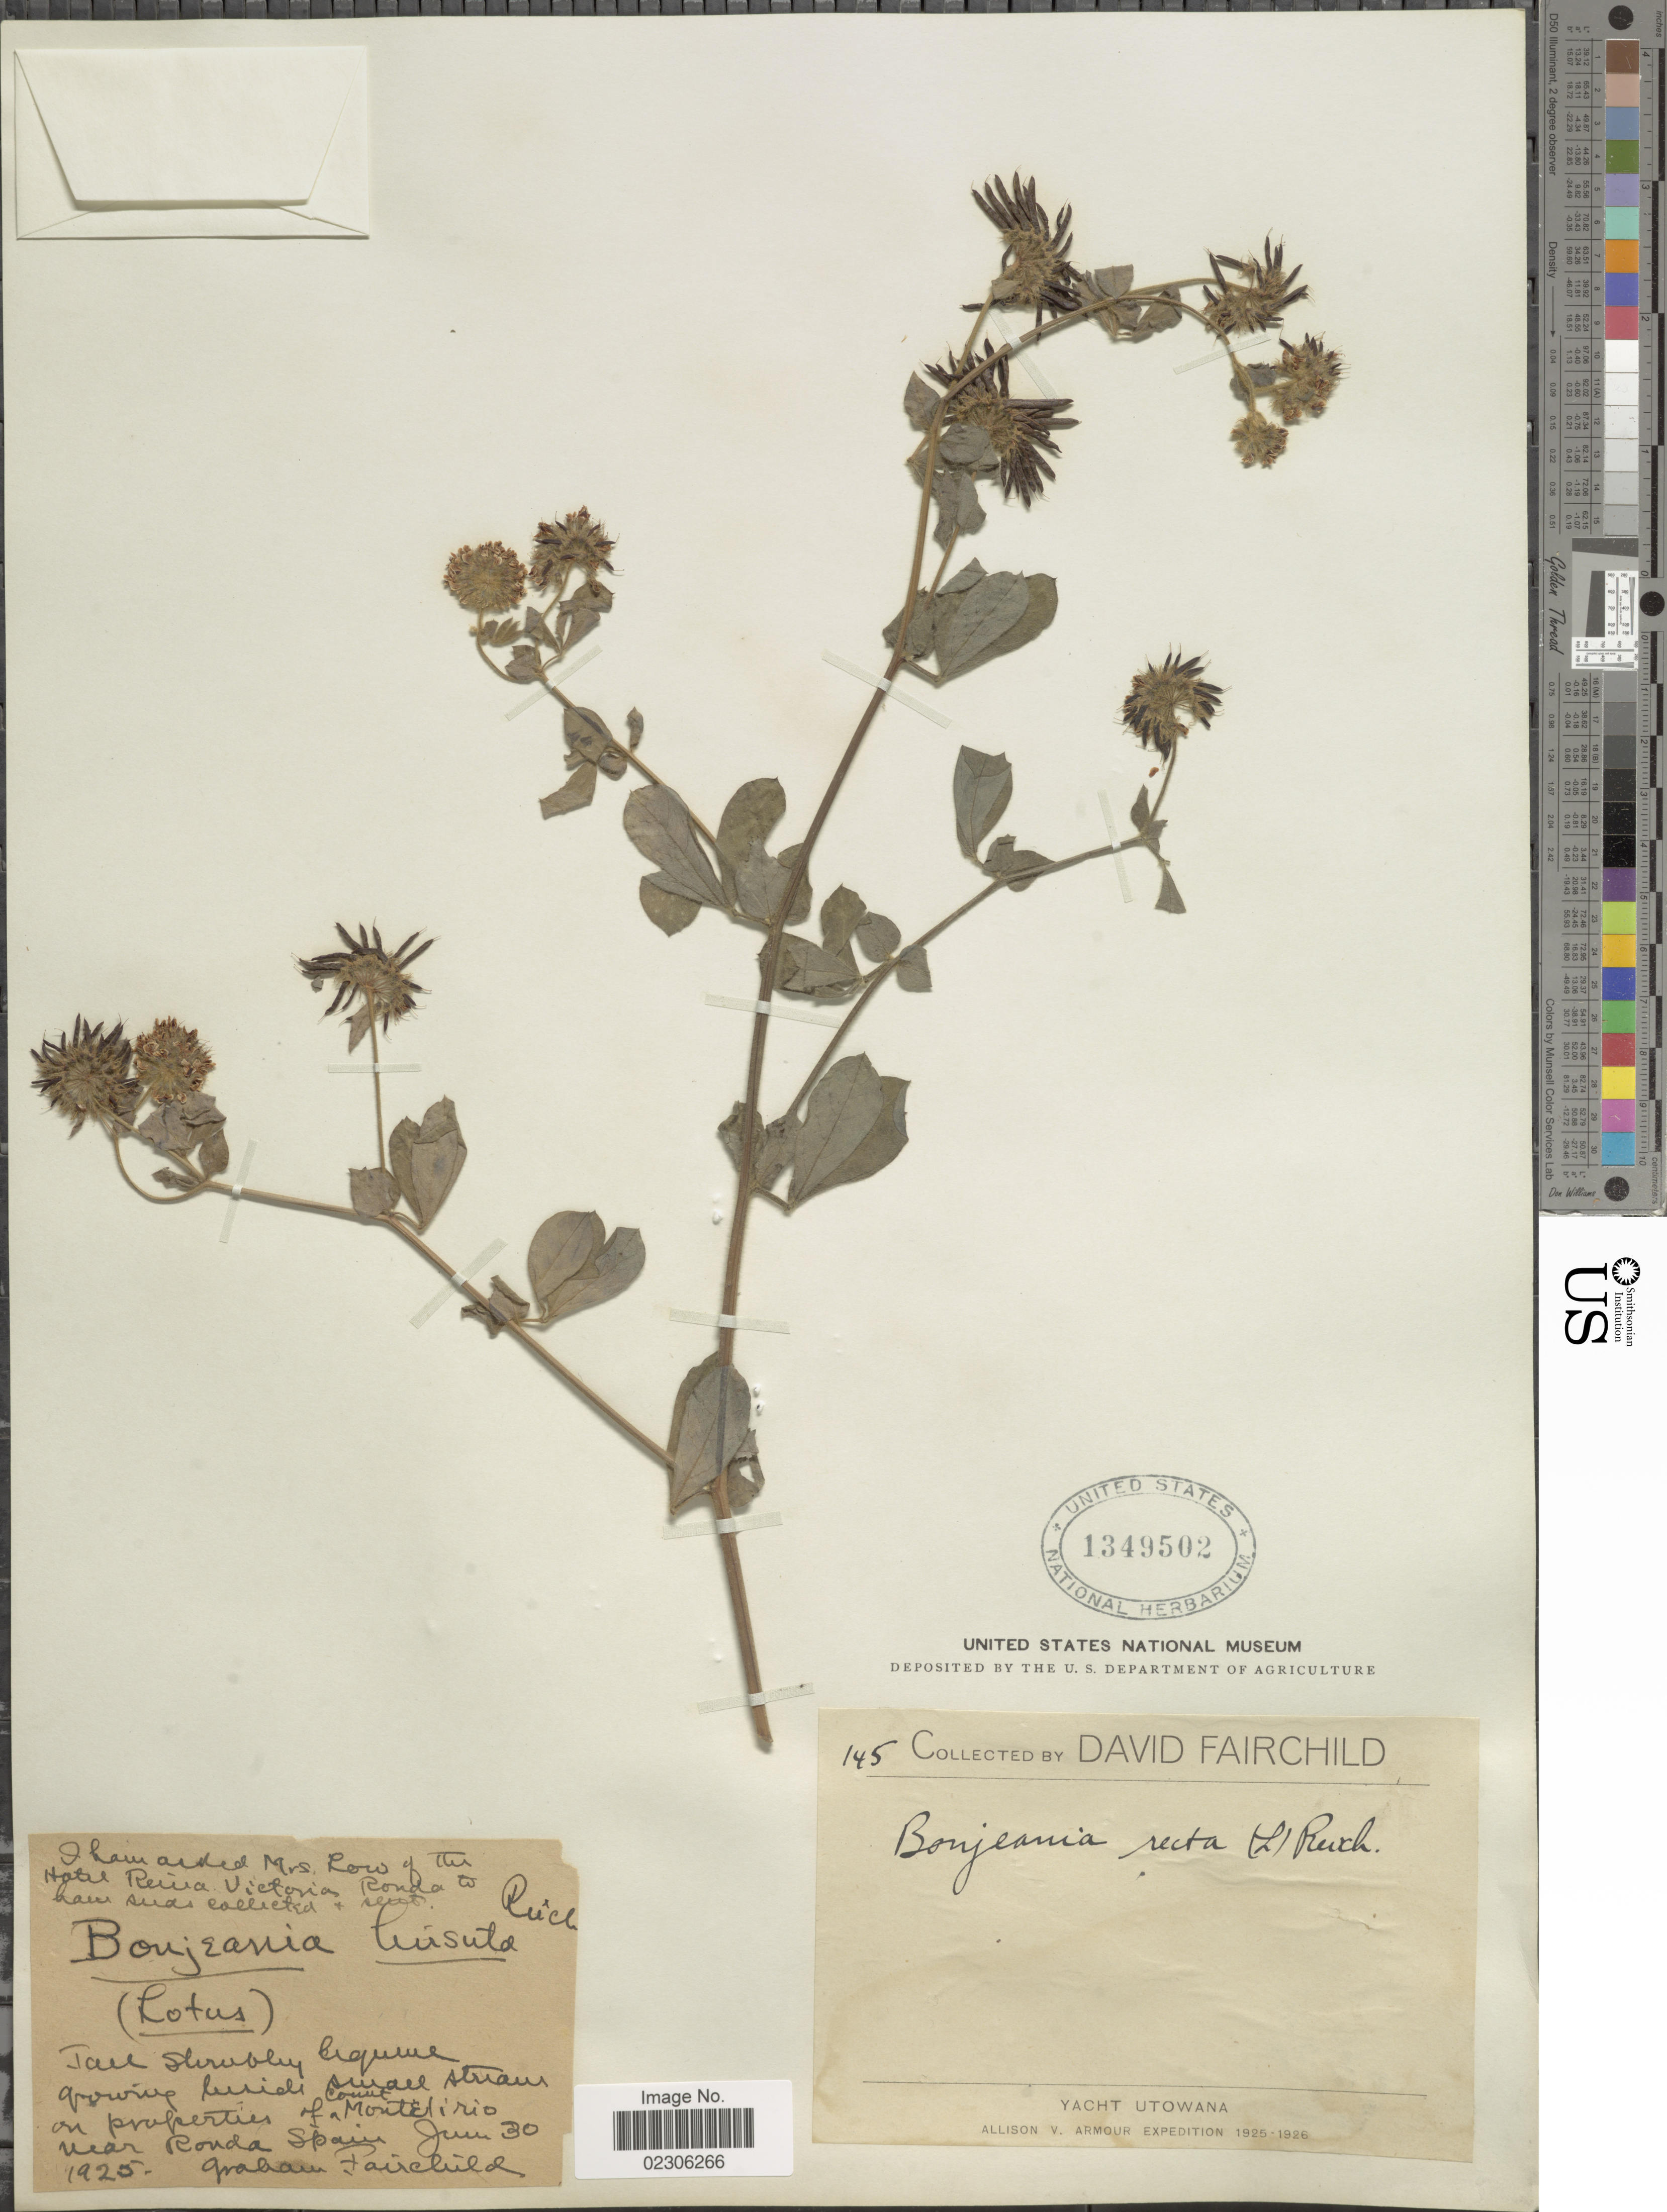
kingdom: Plantae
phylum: Tracheophyta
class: Magnoliopsida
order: Fabales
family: Fabaceae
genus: Dorycnium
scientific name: Dorycnium rectum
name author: (L.) Ser.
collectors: G. Fairchild & D. Fairchild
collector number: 145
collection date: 1925-06-30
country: Spain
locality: On propertiesl of a Monte rio near Ronda Spain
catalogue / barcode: US 1349502